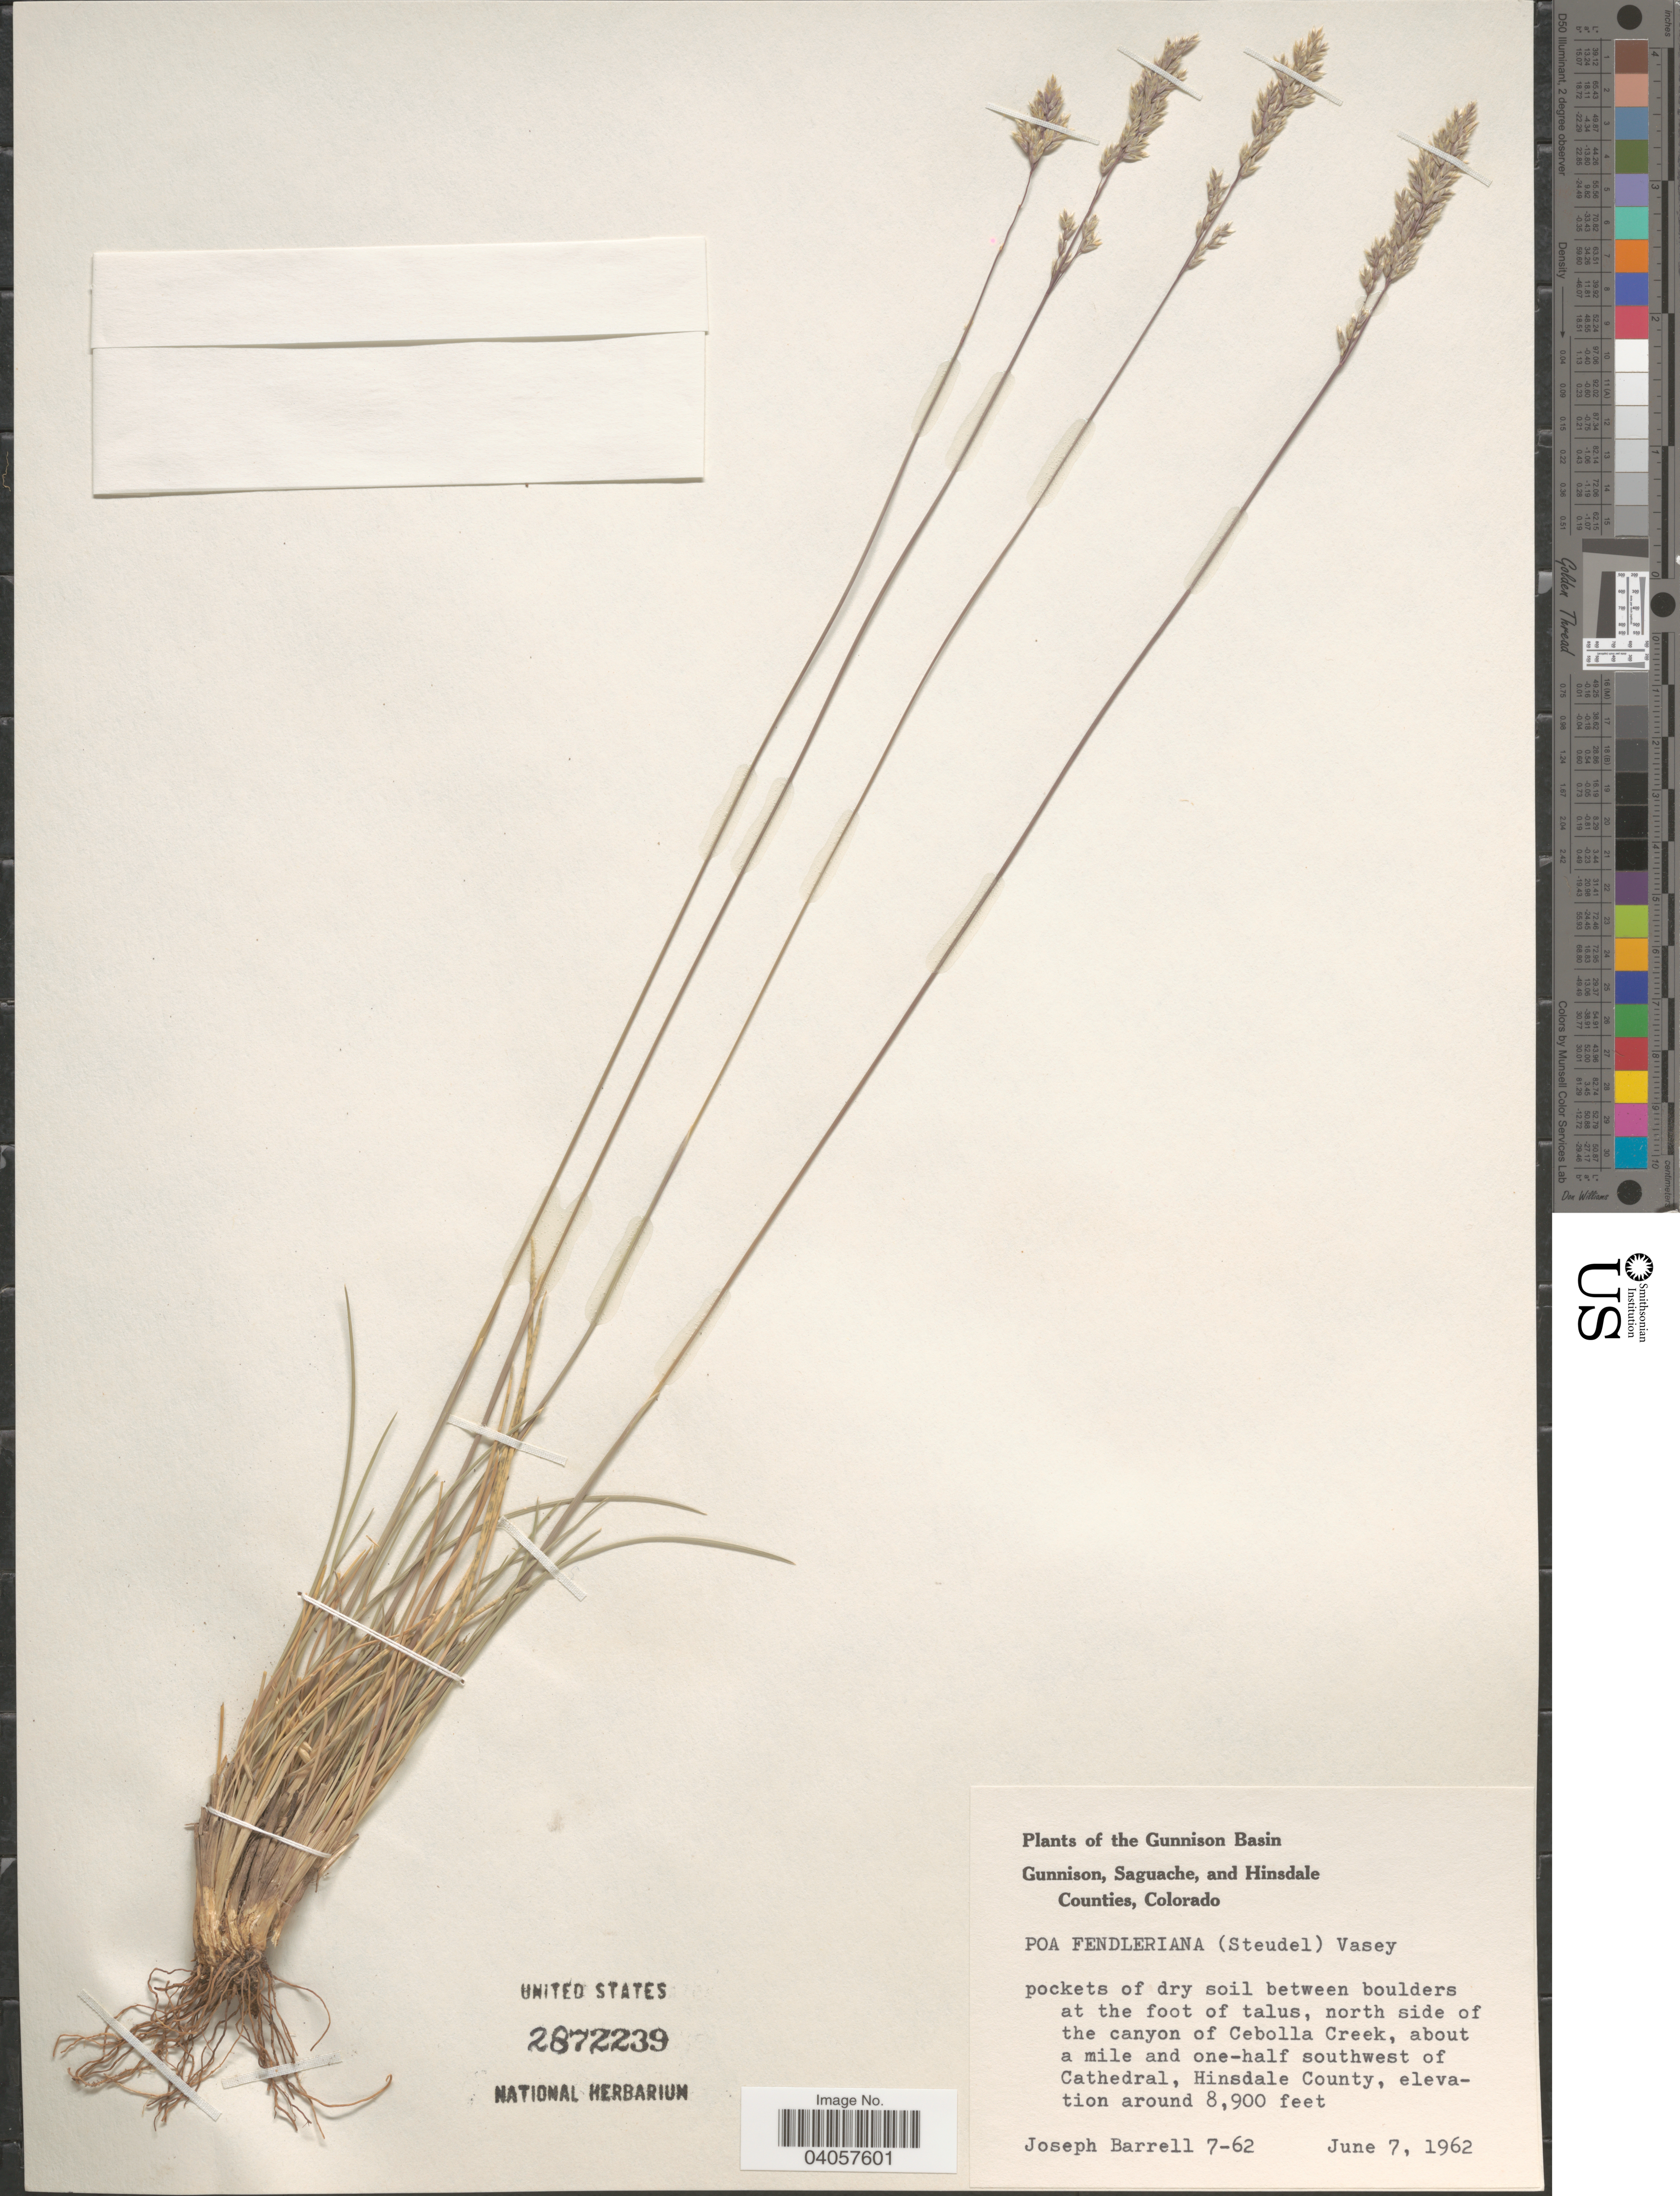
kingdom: Plantae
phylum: Tracheophyta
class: Liliopsida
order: Poales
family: Poaceae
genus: Poa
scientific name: Poa fendleriana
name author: (Steud.) Vasey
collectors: J. Barrell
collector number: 7-62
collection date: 1962-06-07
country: United States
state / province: Colorado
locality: The Gunnison Basin. North side of the canyon of Cebolla Creek, about a mile and one-half southwest of Cathedral, Hinsdale County.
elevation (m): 2713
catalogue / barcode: US 2872239